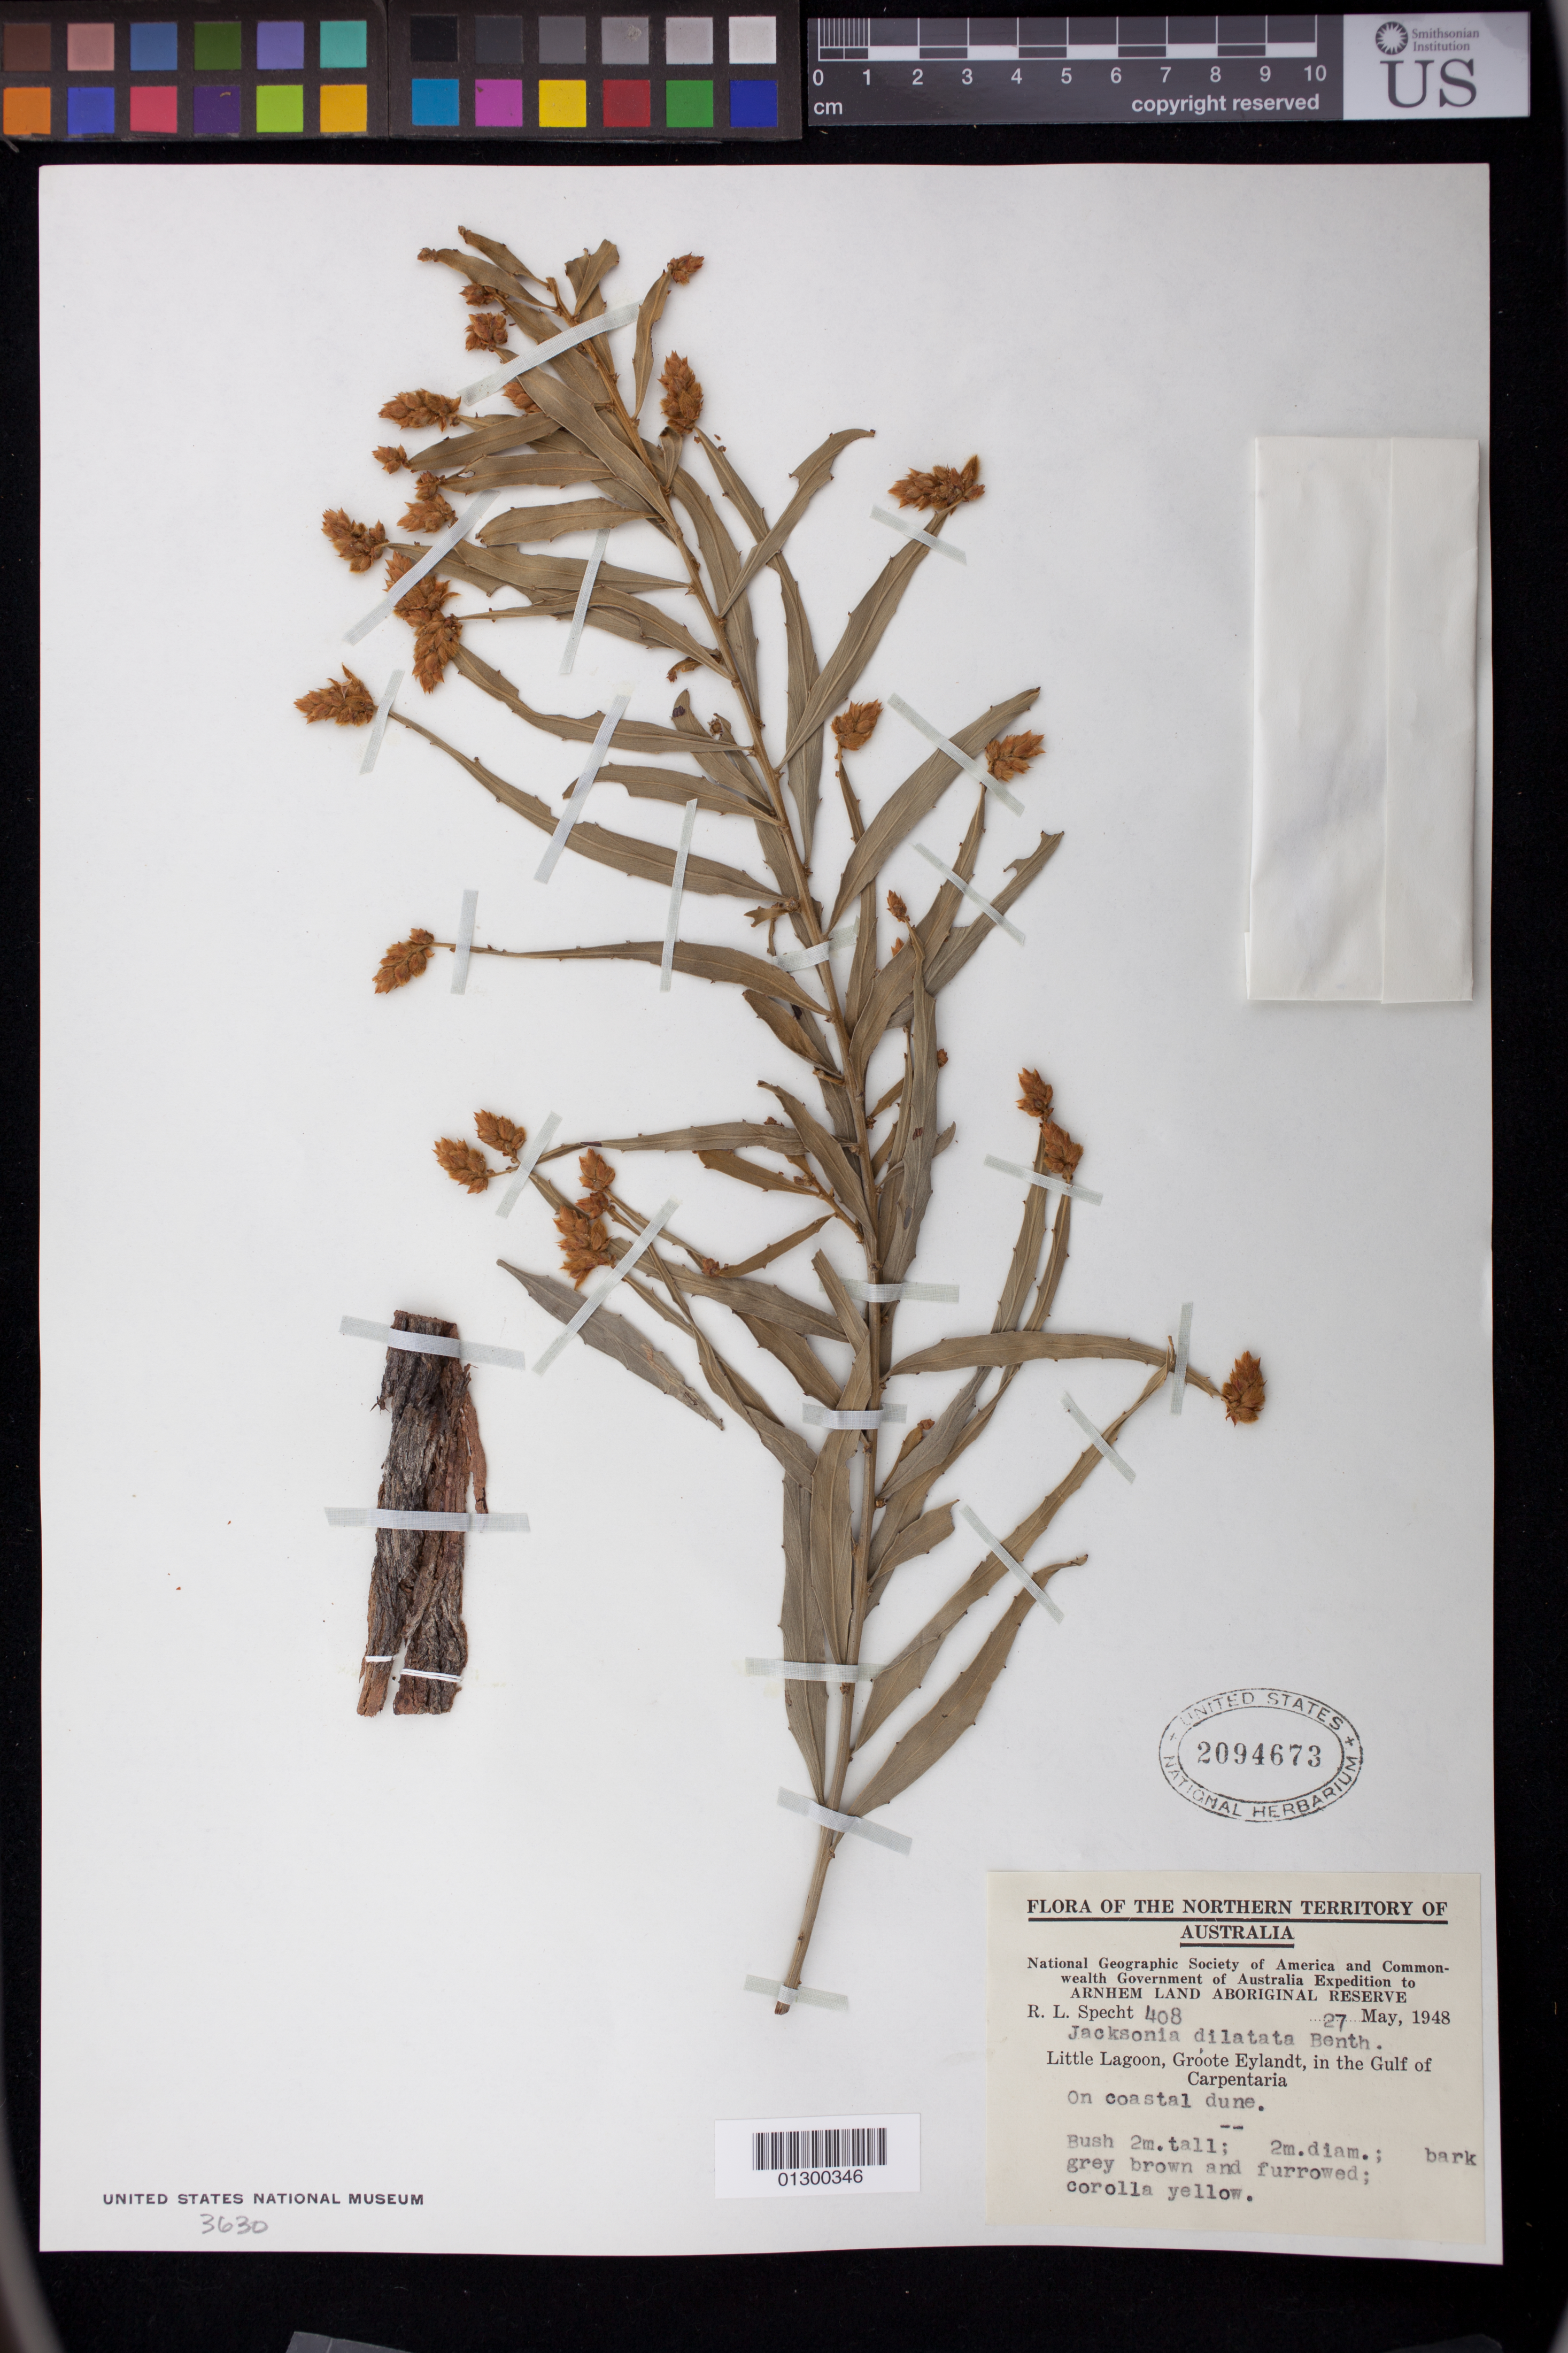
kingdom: Plantae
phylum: Tracheophyta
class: Magnoliopsida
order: Fabales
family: Fabaceae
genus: Jacksonia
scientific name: Jacksonia dilatata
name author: Benth.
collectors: R. L. Specht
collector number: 408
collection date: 1948-05-27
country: Australia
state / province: Northern Territory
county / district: East Arnhem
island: Groote Eylandt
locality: Little Lagoon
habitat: On coastal dune.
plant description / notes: Bush 2 m. tall; 2 m. diam.; bark grey brown and furrowed; corolla yellow.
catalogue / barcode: US 2094673